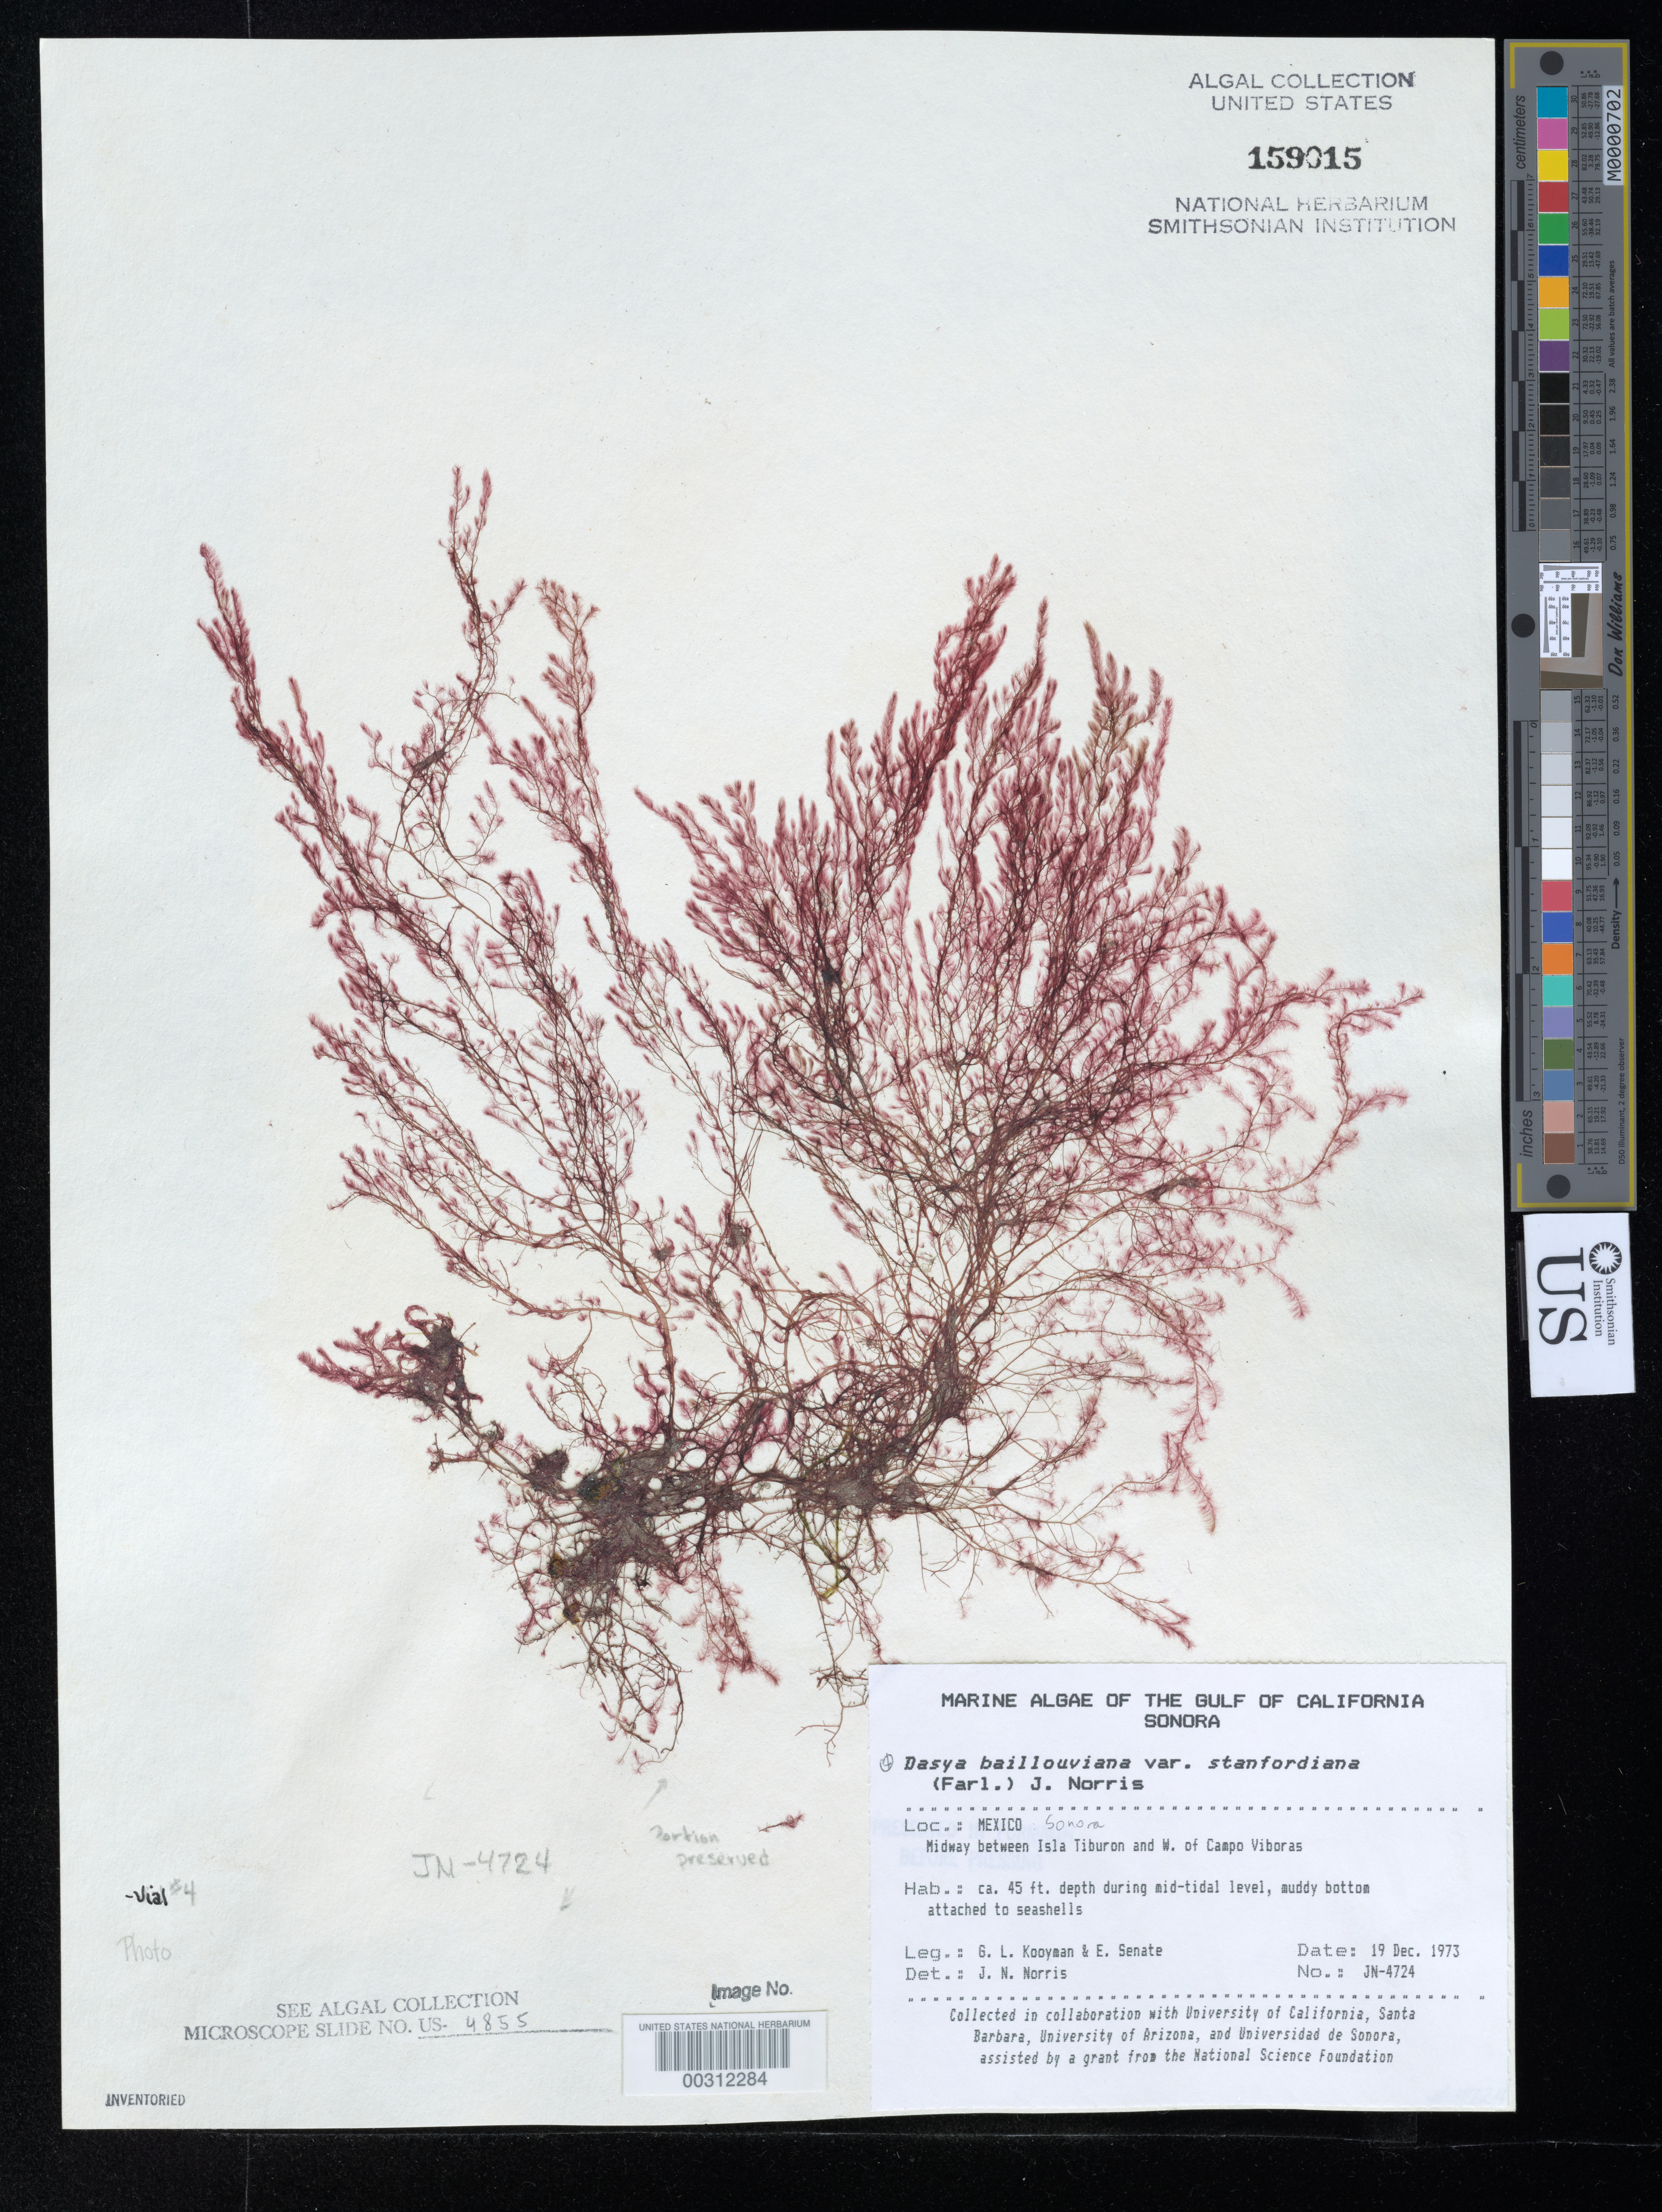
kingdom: Plantae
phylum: Rhodophyta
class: Florideophyceae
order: Ceramiales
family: Dasyaceae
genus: Dasya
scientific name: Dasya pedicellata subsp. stanfordiana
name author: J.N. Norris & K.E. Bucher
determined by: Norris, James N., (US), Smithsonian Institution - National Museum of Natural History (UNITED STATES)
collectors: G. Kooyman & E. Sennett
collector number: Jn-4724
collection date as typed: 19 Dec 1973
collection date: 1973-12-19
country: Mexico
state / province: Sonora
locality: West of Campo Vibroras, near Isla Tiburon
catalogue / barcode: US 159015